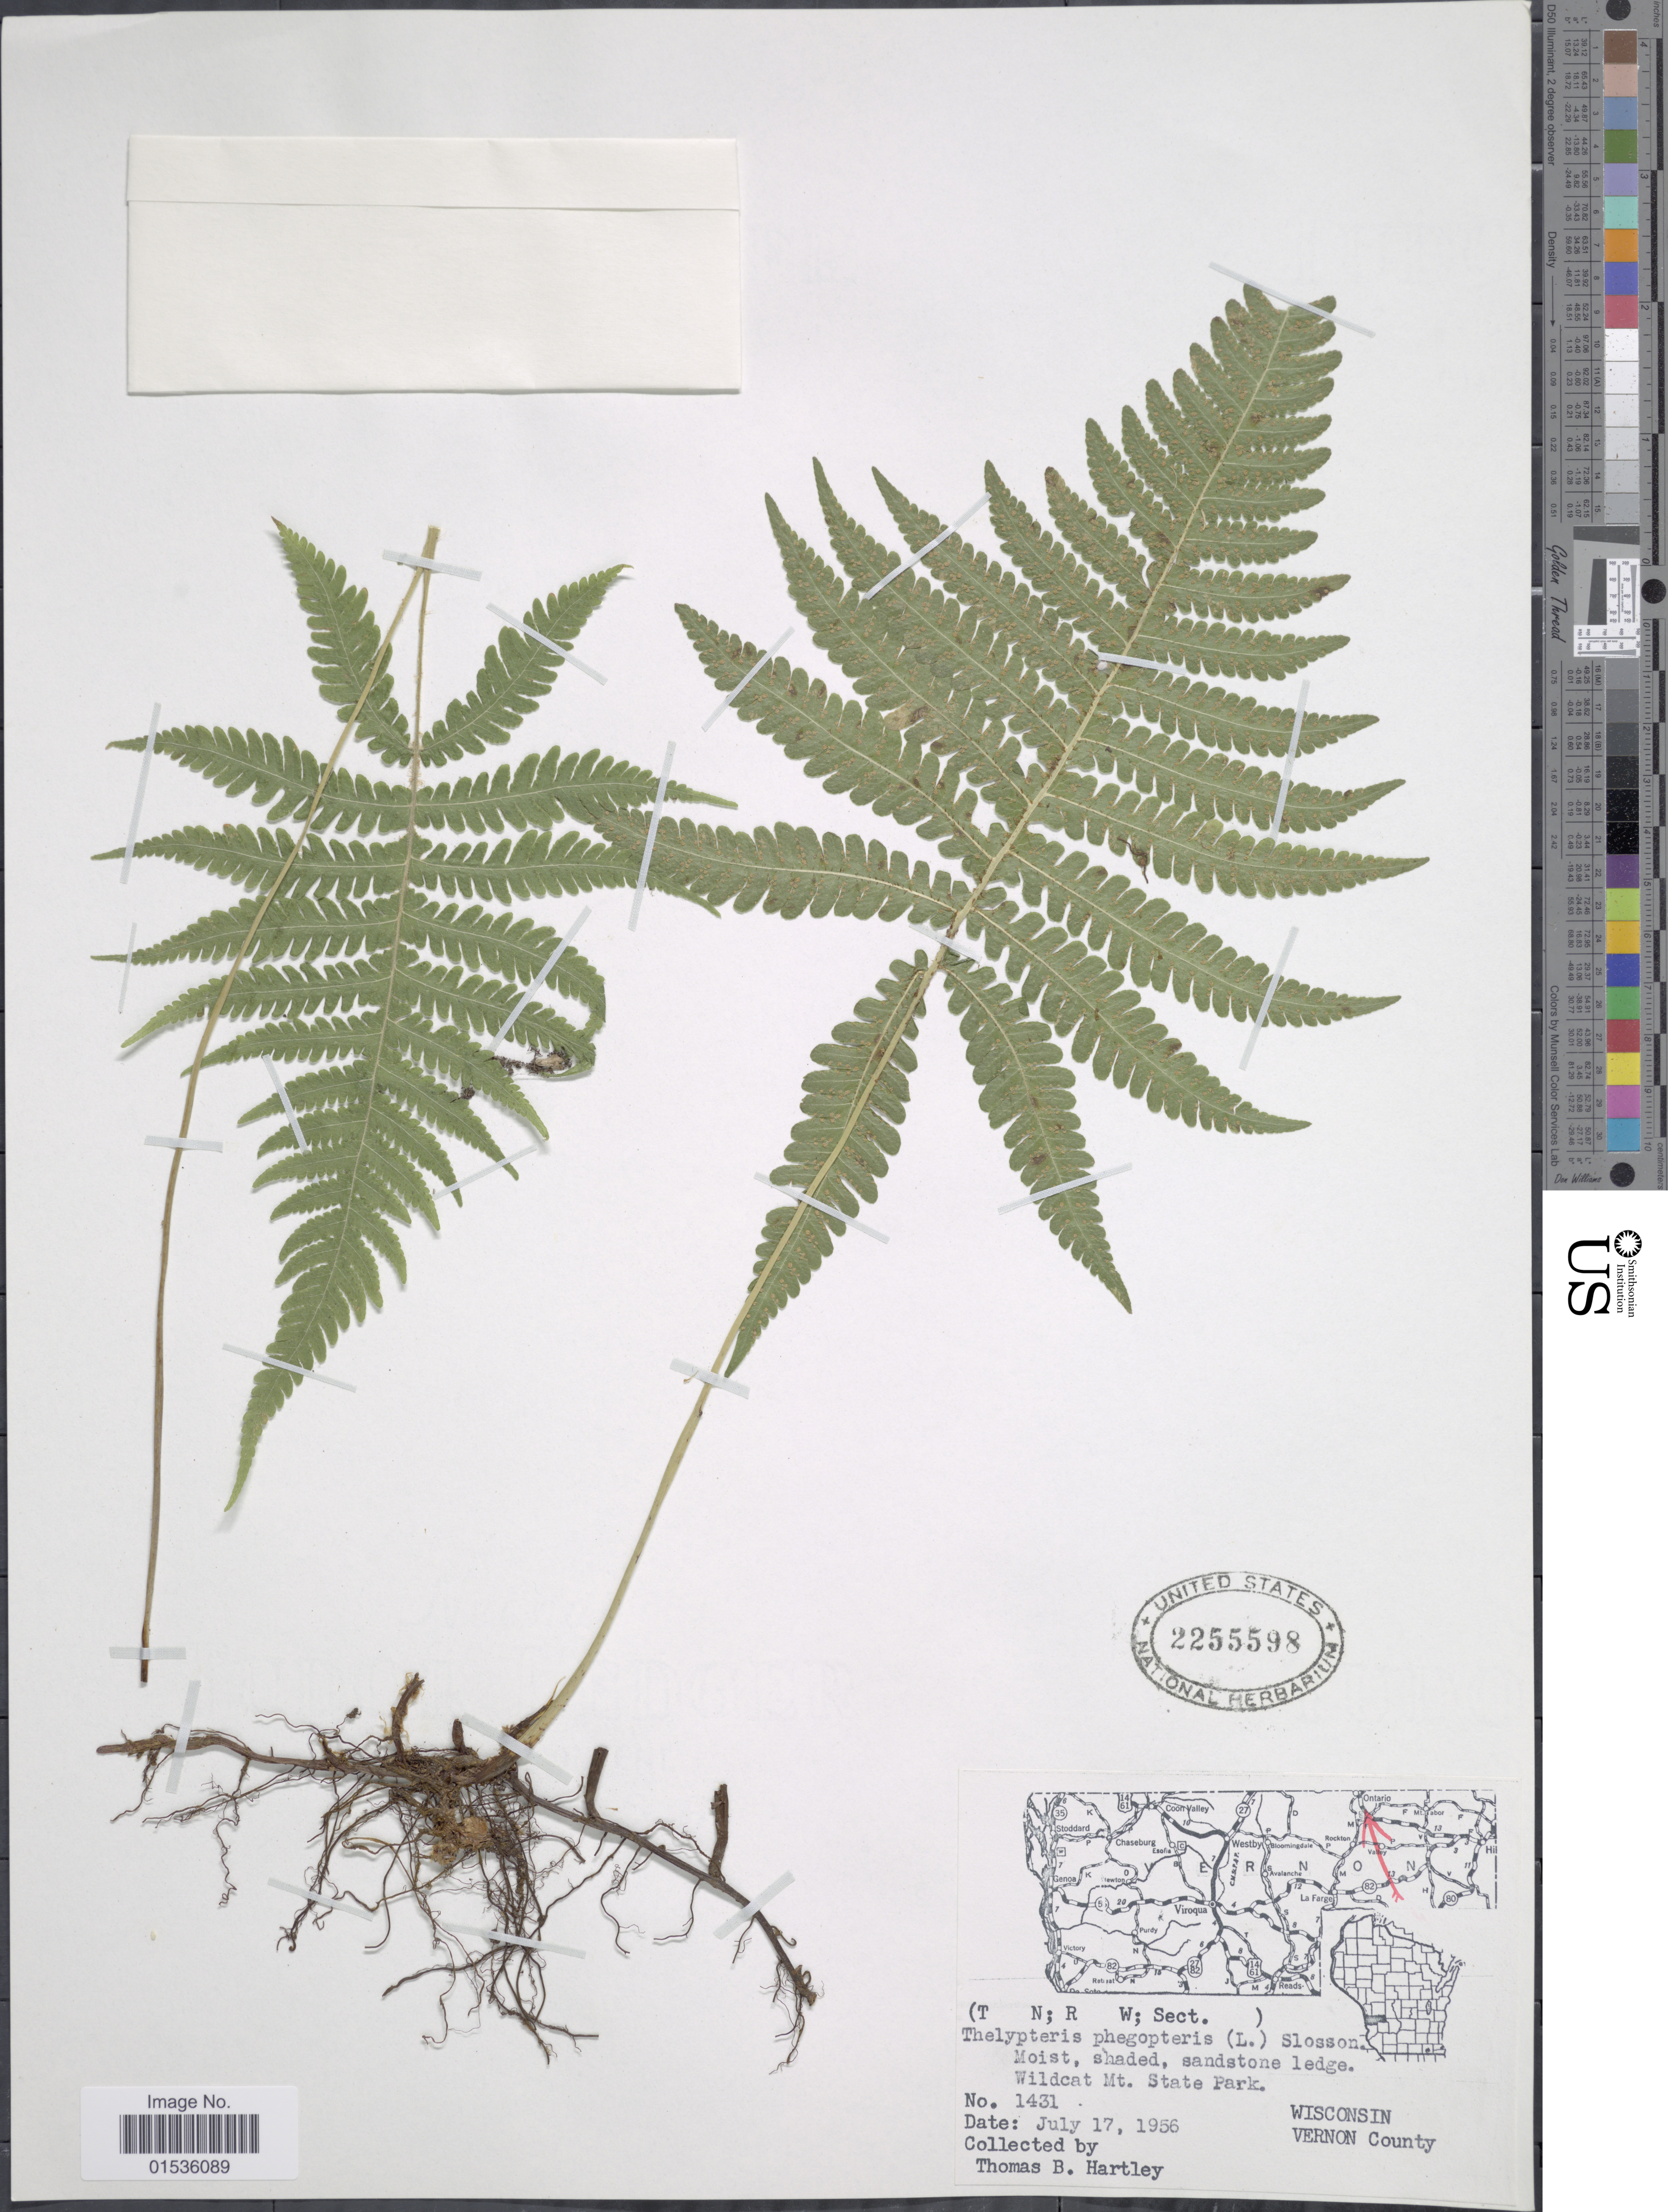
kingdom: Plantae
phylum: Tracheophyta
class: Polypodiopsida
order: Polypodiales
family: Thelypteridaceae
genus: Phegopteris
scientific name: Phegopteris connectilis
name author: (Michx.) Watt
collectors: T. G. Hartley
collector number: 1431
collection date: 1956-07-17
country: United States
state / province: Wisconsin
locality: Wildcat Mt. State Park, Wisconsin, Vernon County,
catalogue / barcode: US 2255598